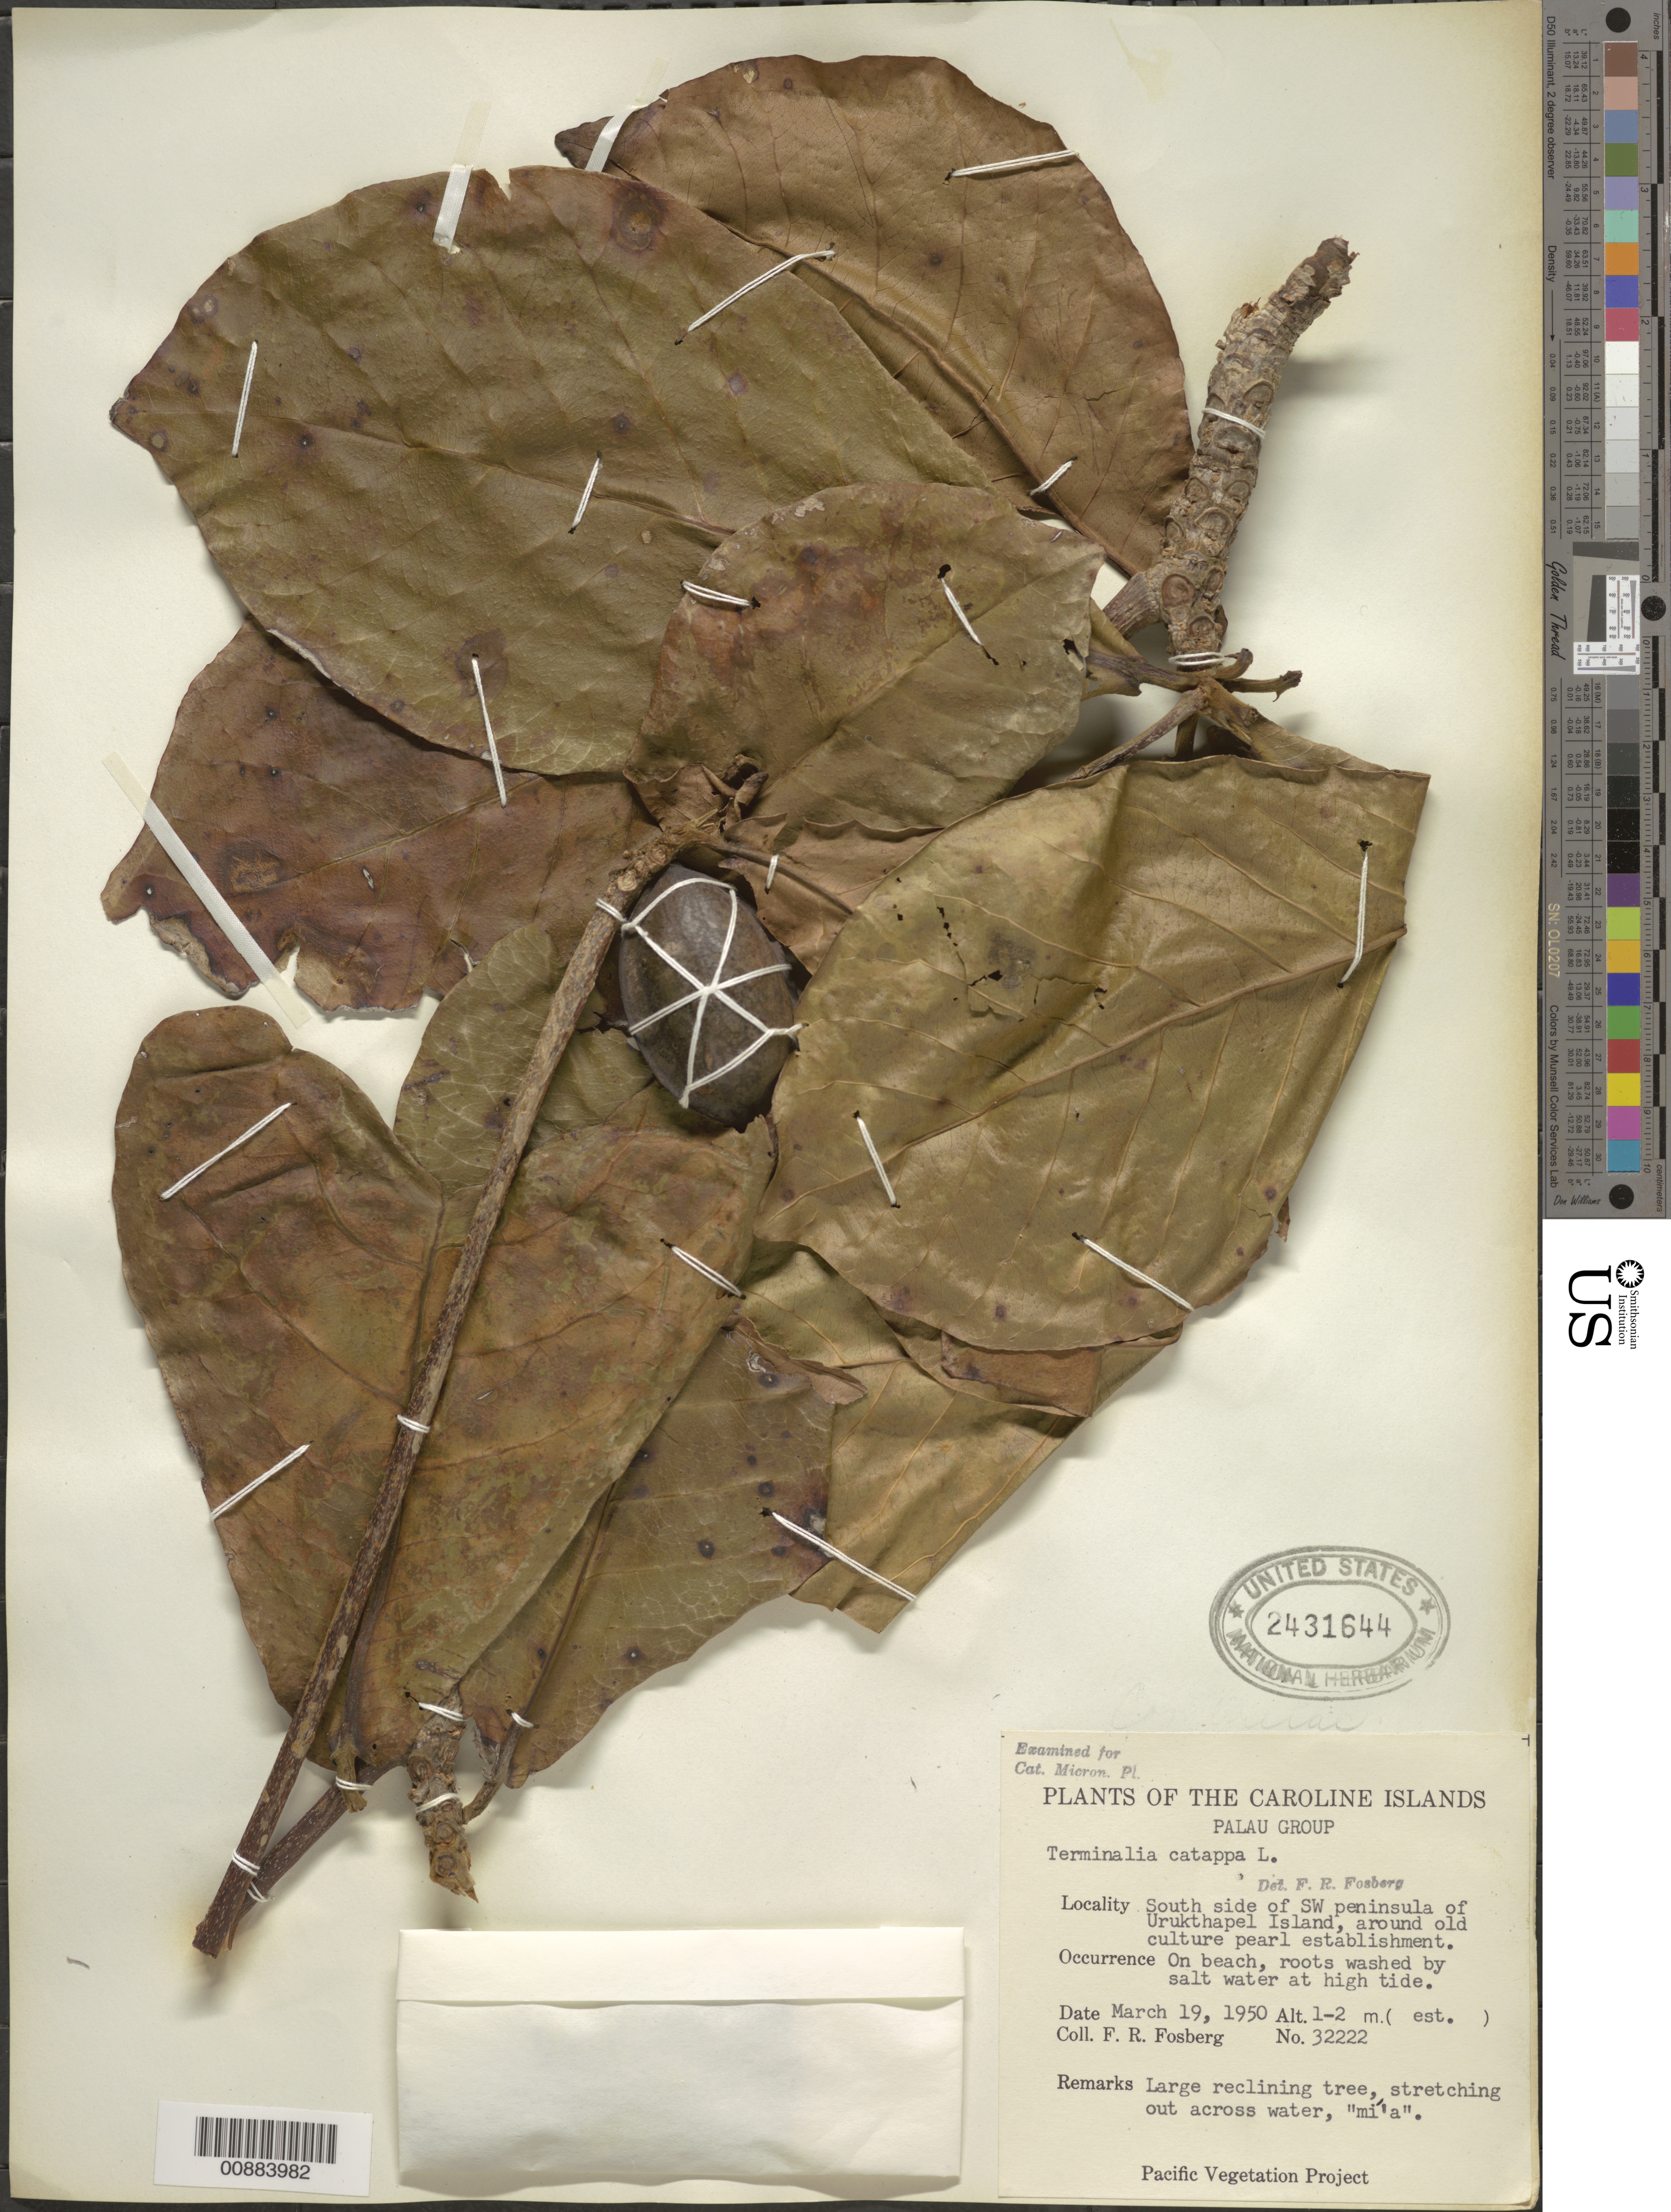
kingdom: Plantae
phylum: Tracheophyta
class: Magnoliopsida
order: Myrtales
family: Combretaceae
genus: Terminalia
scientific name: Terminalia catappa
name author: L.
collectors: F. R. Fosberg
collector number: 32222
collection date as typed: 19 Mar 1950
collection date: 1950-03-19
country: Palau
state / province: Koror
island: Ngeruktabel (Urukthapel)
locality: South side of SW peninsula of Urukthapel Island, around old culture pearl establishment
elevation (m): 1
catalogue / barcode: US 2431644